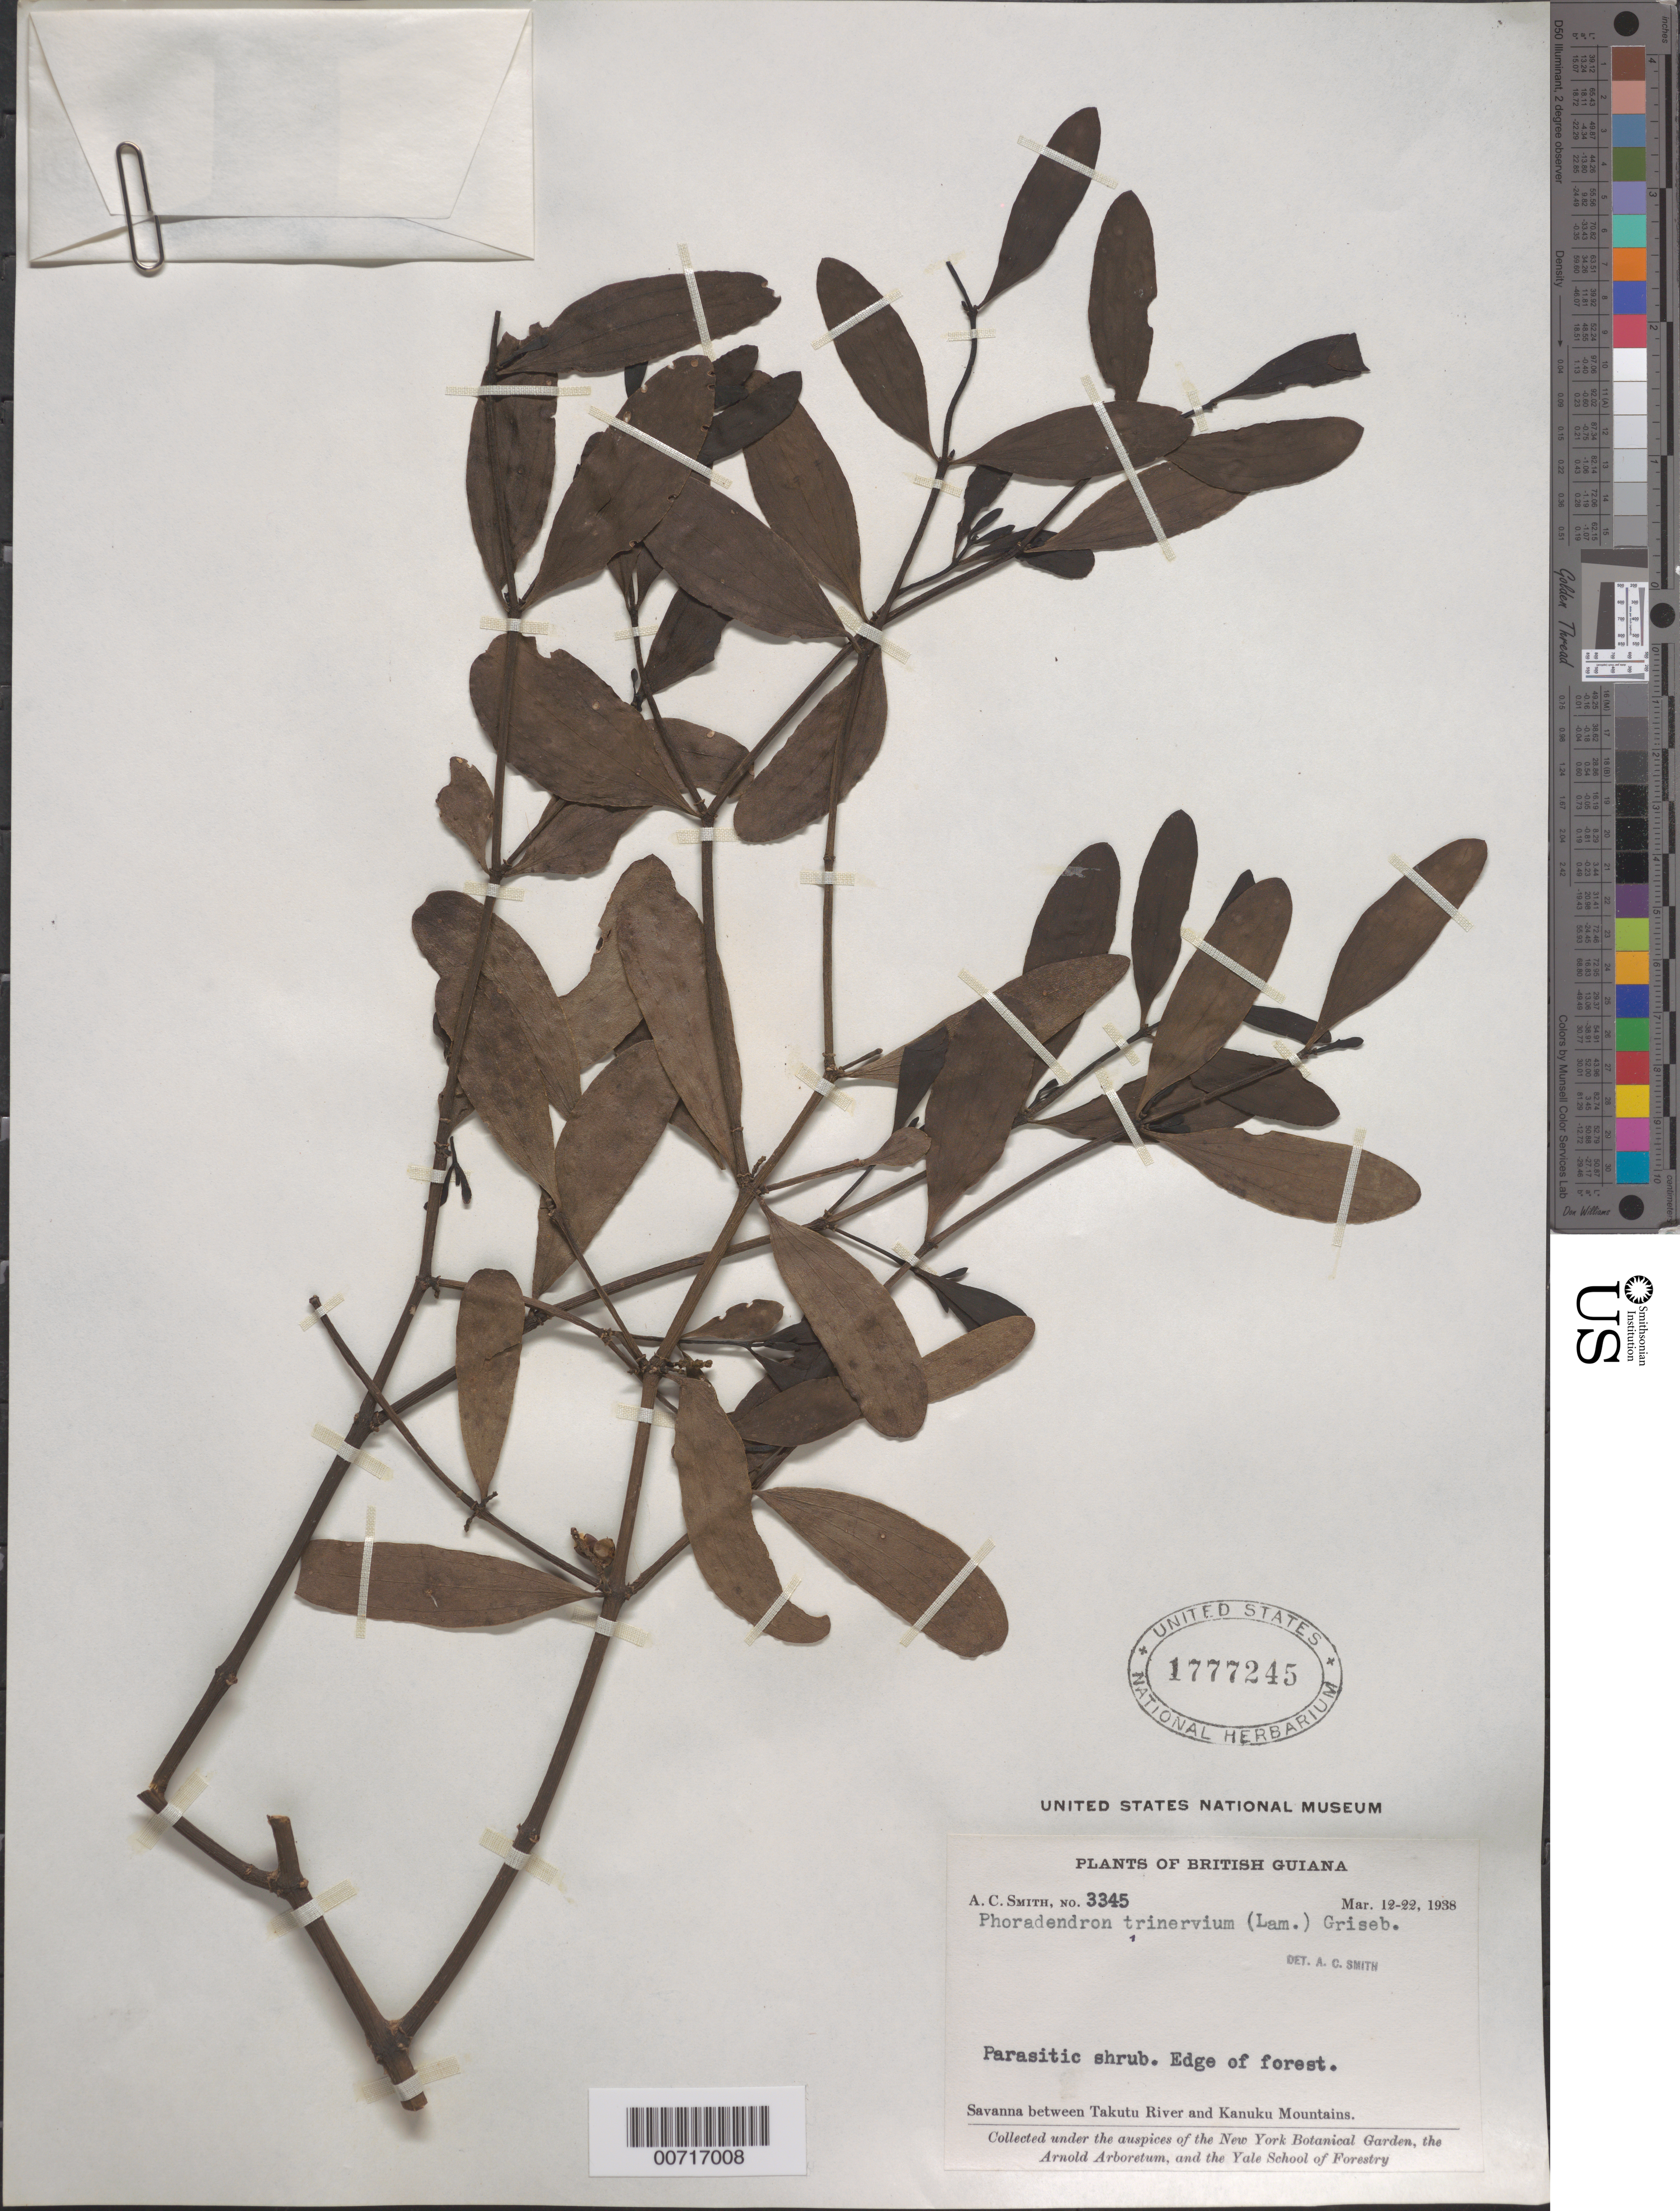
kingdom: Plantae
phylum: Tracheophyta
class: Magnoliopsida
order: Santalales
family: Viscaceae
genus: Phoradendron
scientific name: Phoradendron trinervium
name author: (Lam.) Griseb.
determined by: Smith, A. C.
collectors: A. C. Smith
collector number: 3345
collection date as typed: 12-Mar-38 to 22-Mar-38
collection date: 1938-03-12/1938-03-22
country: Guyana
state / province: U. Takutu-U. Essequibo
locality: Kanuku Mts., savanna betw. mts. and Takutu R.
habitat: Edge of forest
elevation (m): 200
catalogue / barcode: US 1777245